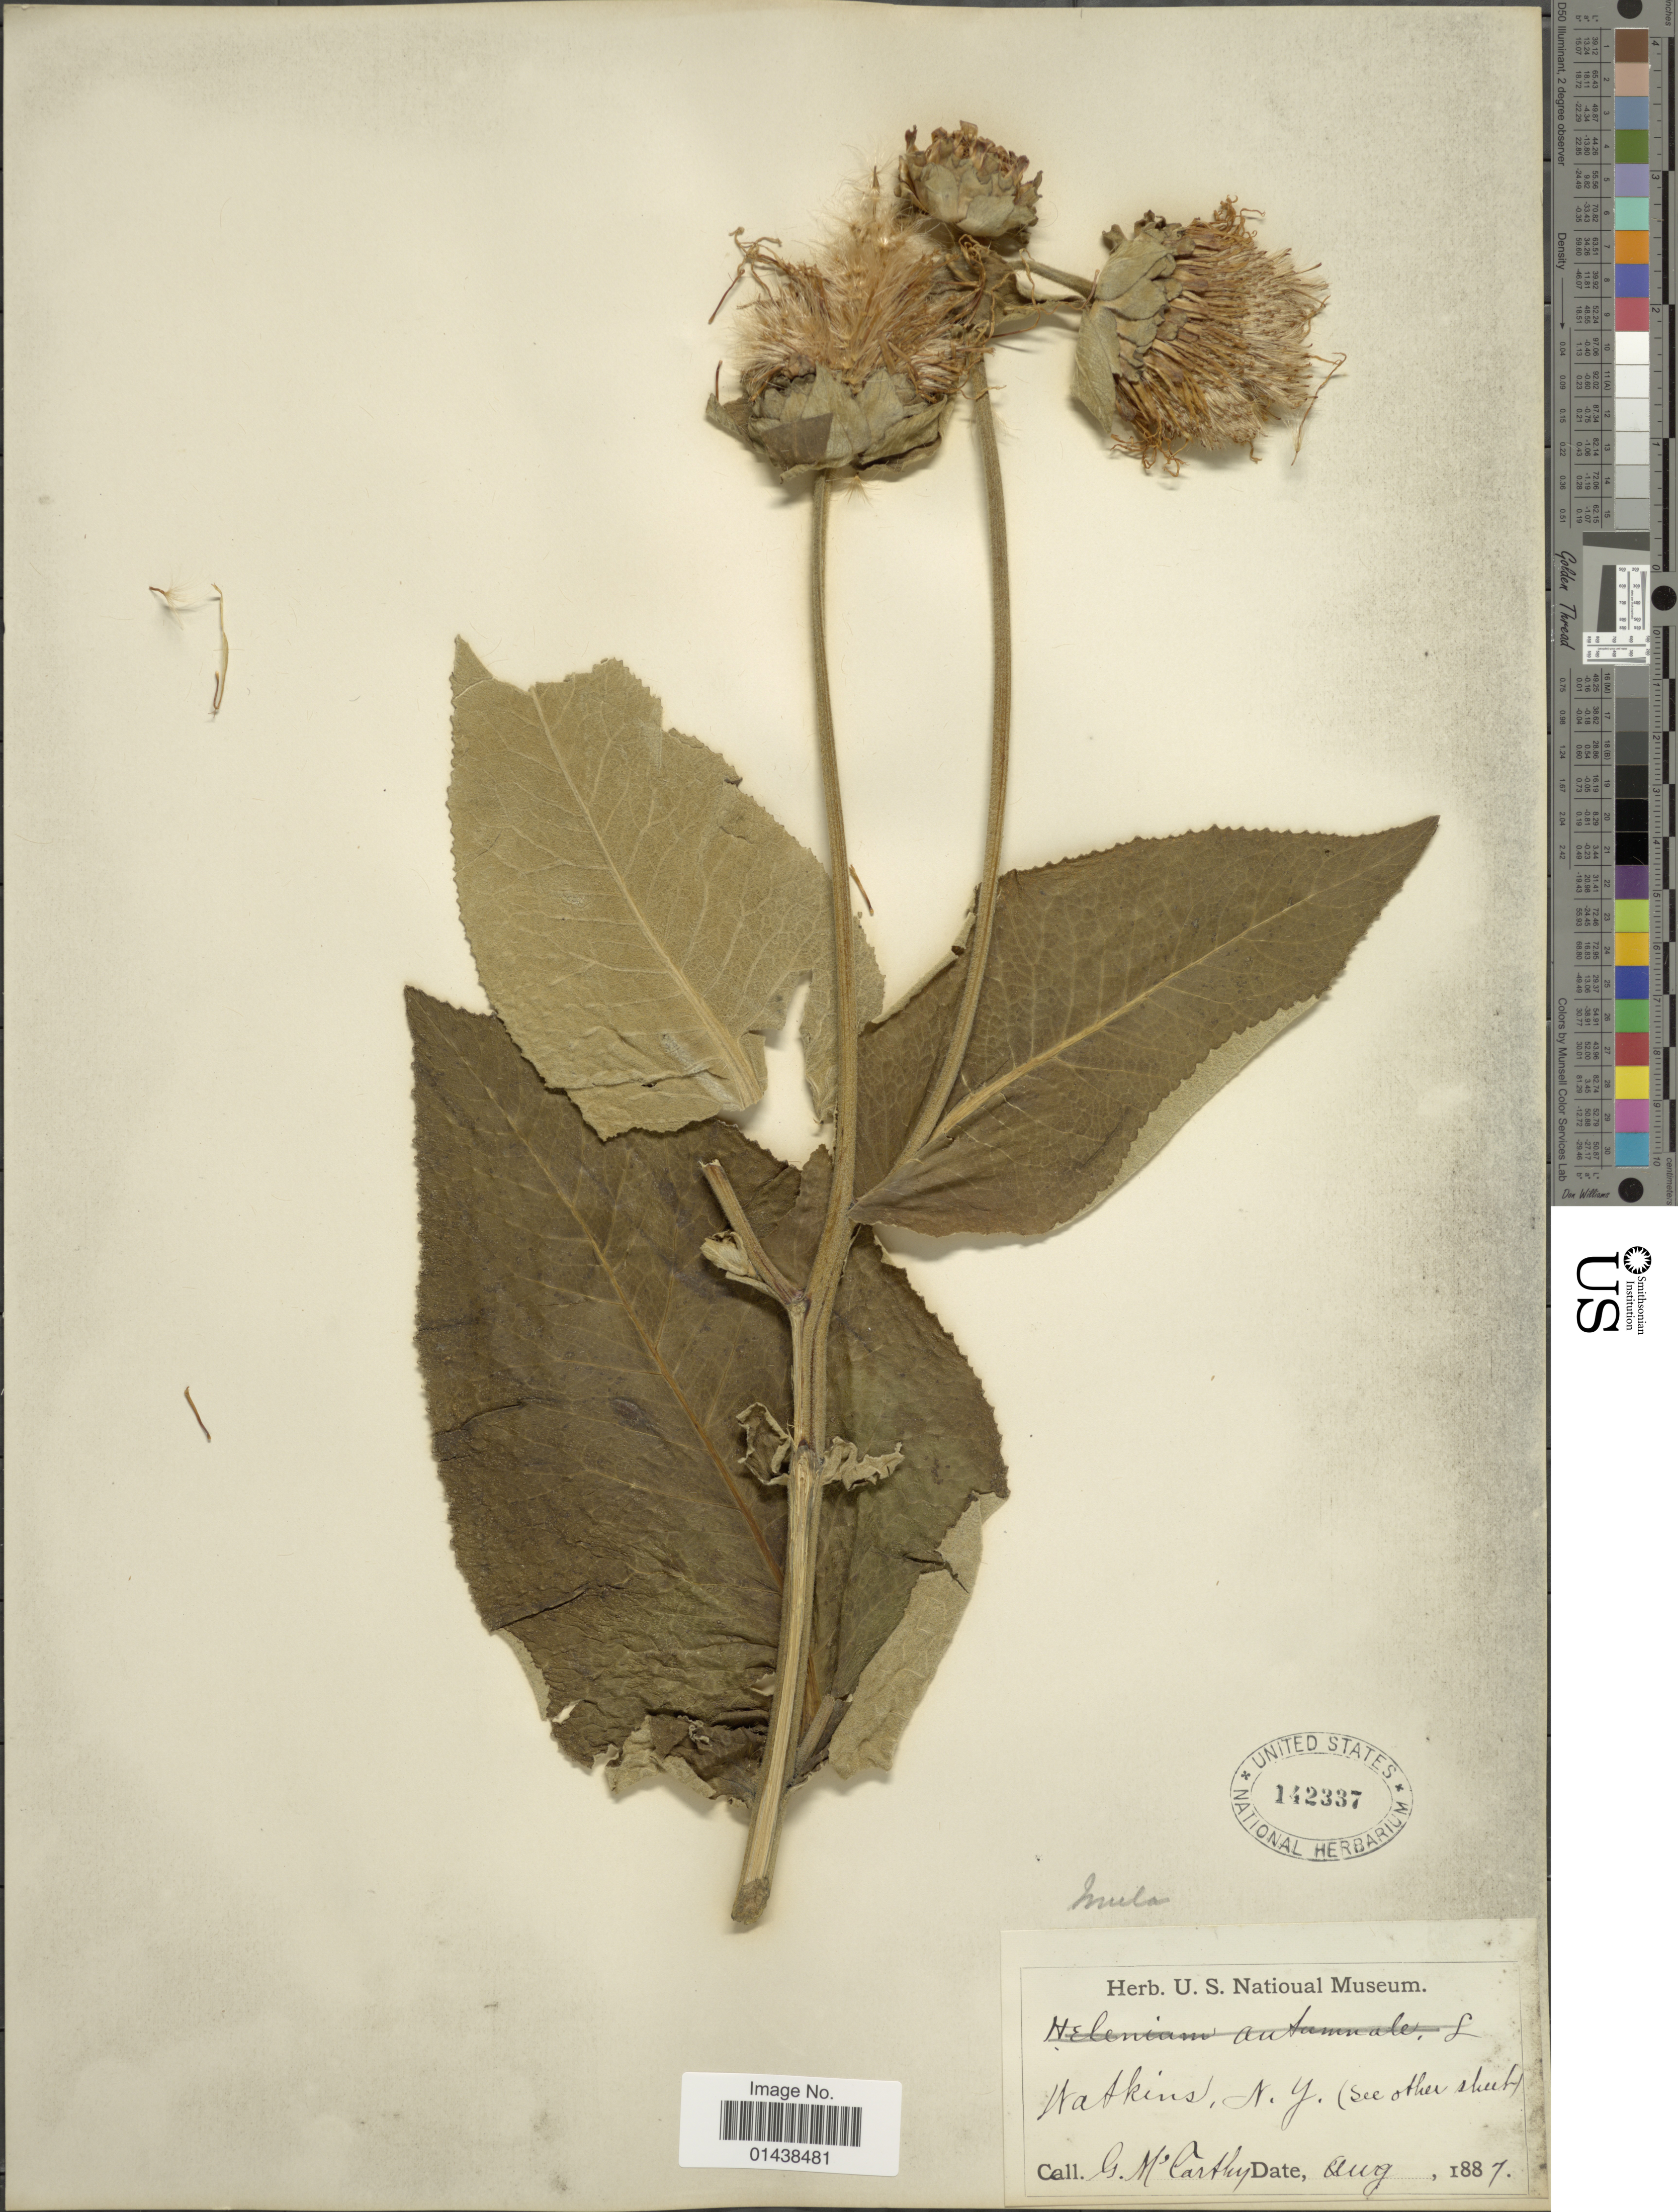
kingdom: Plantae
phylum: Tracheophyta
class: Magnoliopsida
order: Asterales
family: Asteraceae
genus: Inula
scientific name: Inula helenium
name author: L.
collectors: G. McCarthy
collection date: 1887-08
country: United States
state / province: New York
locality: Watkins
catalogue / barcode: US 142337